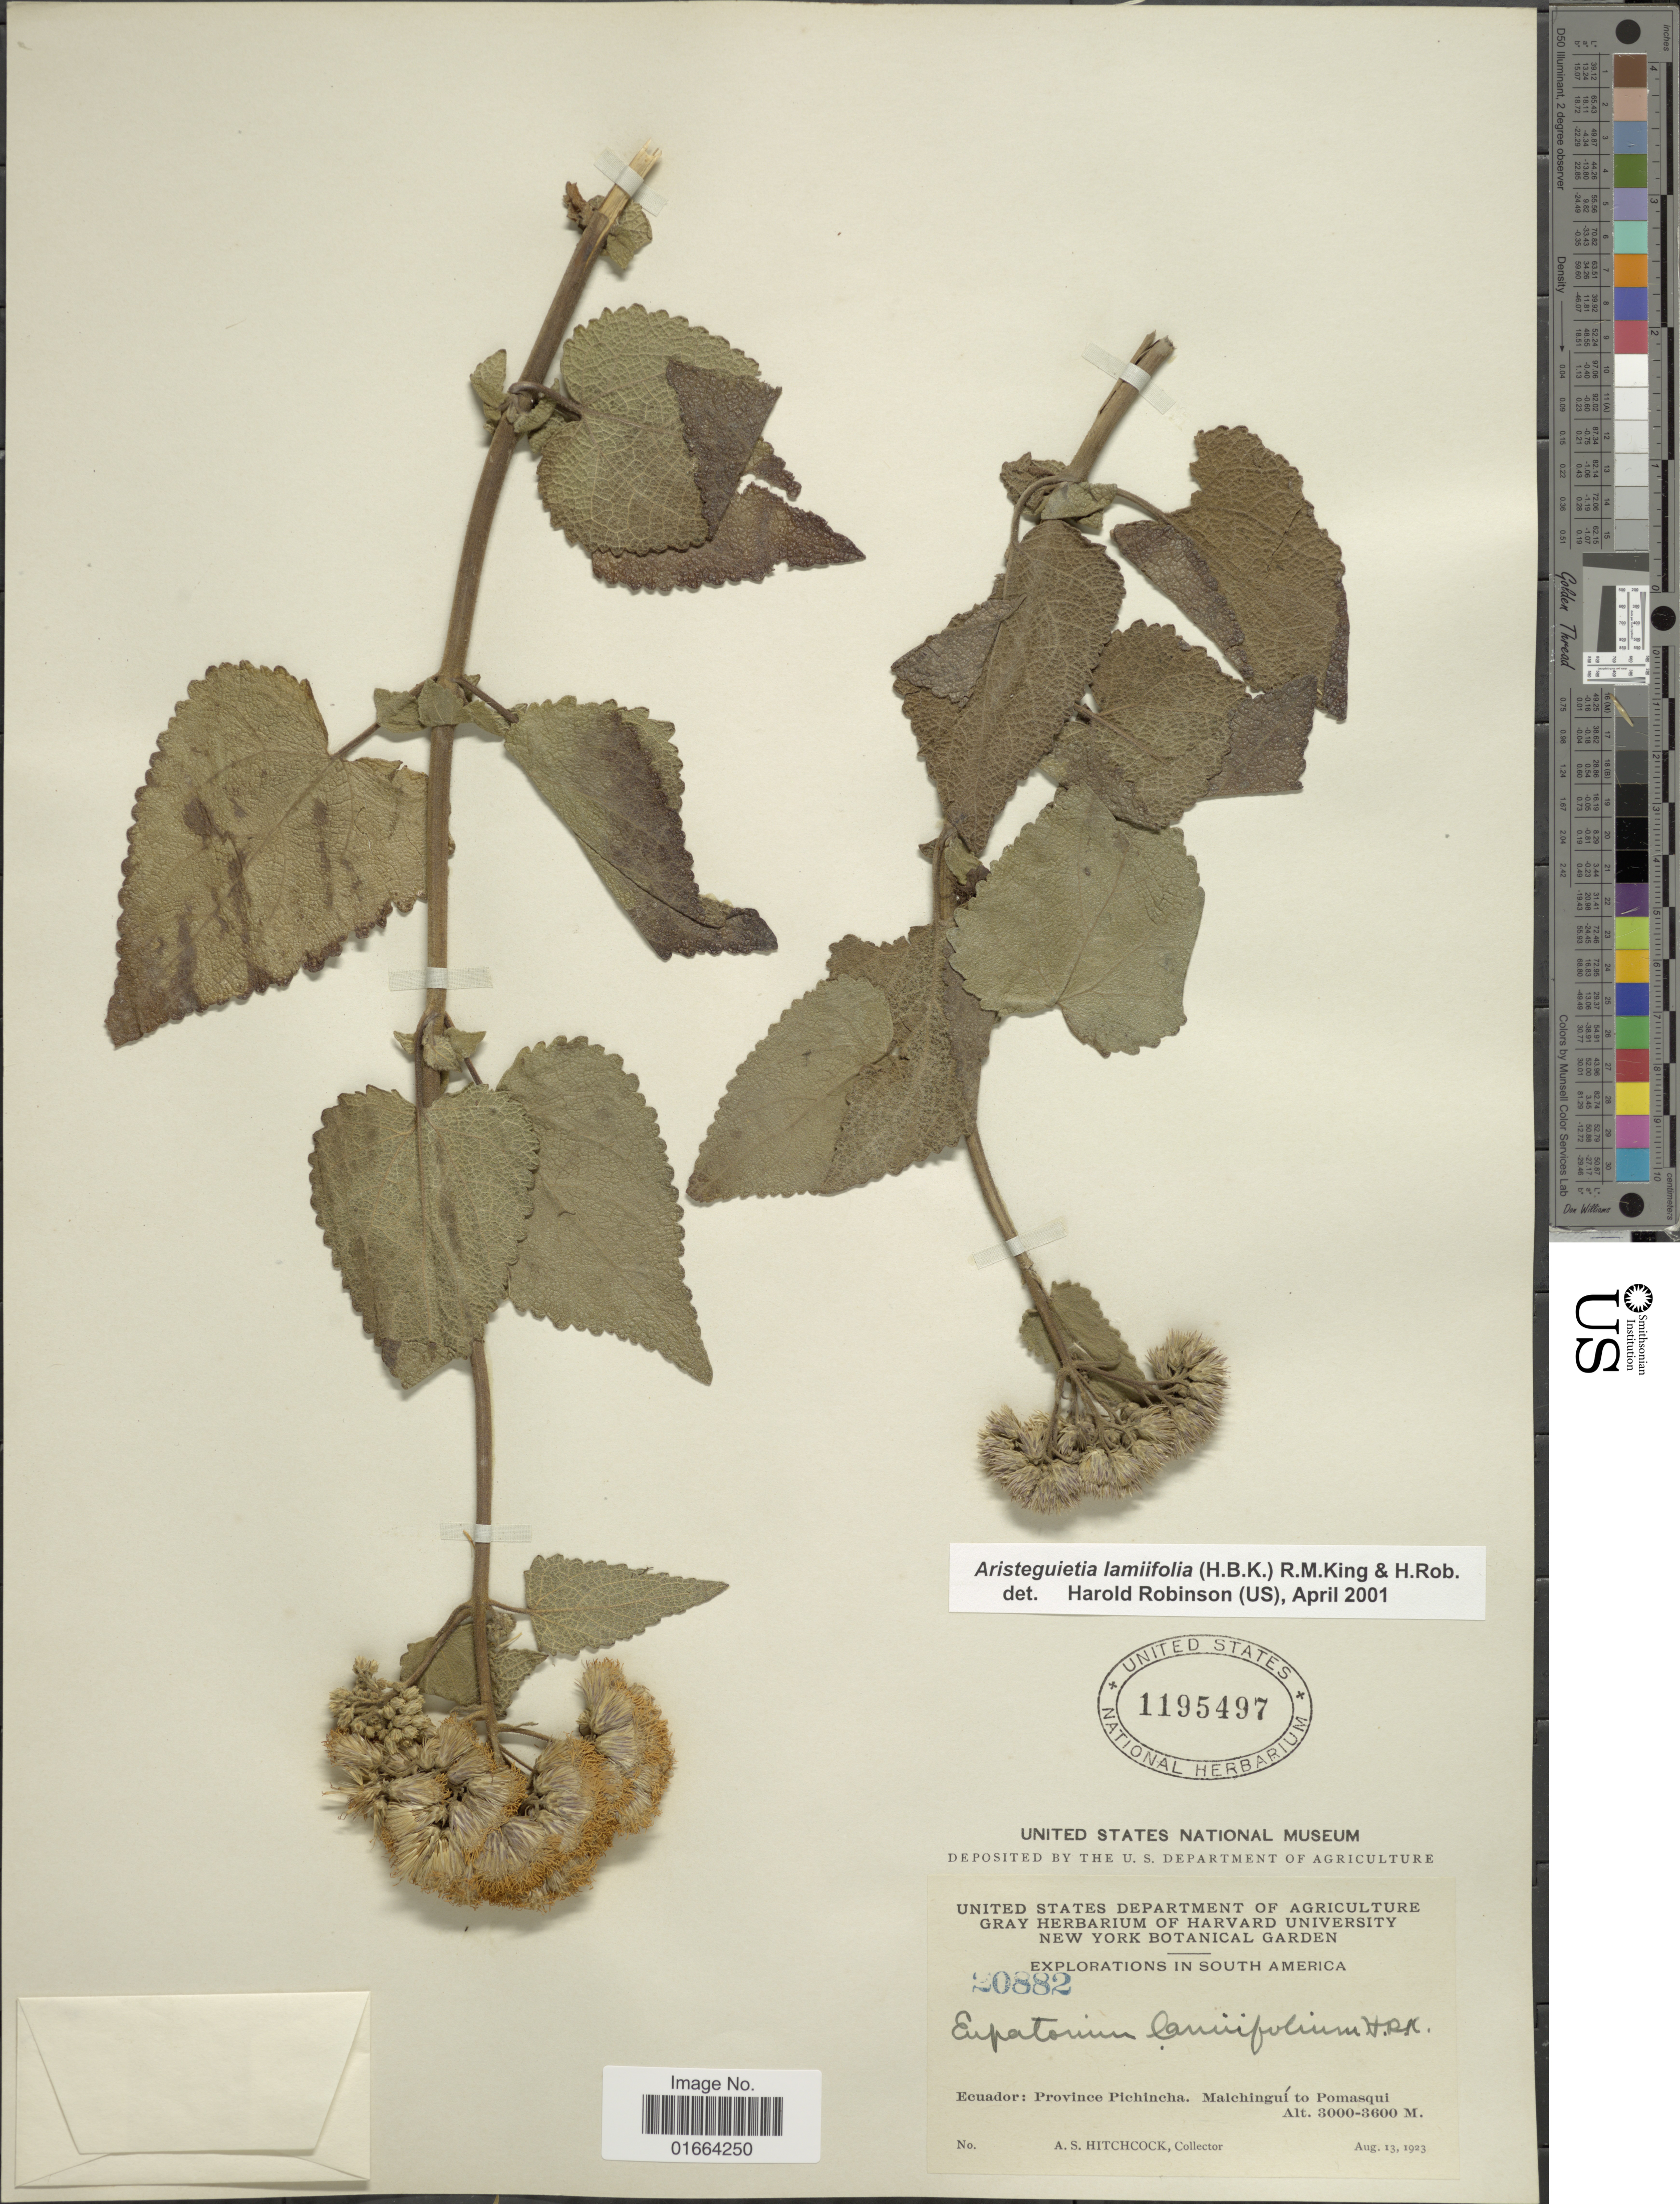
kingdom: Plantae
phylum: Tracheophyta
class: Magnoliopsida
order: Asterales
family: Asteraceae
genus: Aristeguietia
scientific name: Aristeguietia lamiifolia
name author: (Kunth) R.M. King & H. Rob.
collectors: A. S. Hitchcock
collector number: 20882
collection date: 1923-08-13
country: Ecuador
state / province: Pichincha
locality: Malchinguí to Pomasqui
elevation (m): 3000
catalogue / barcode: US 1195497